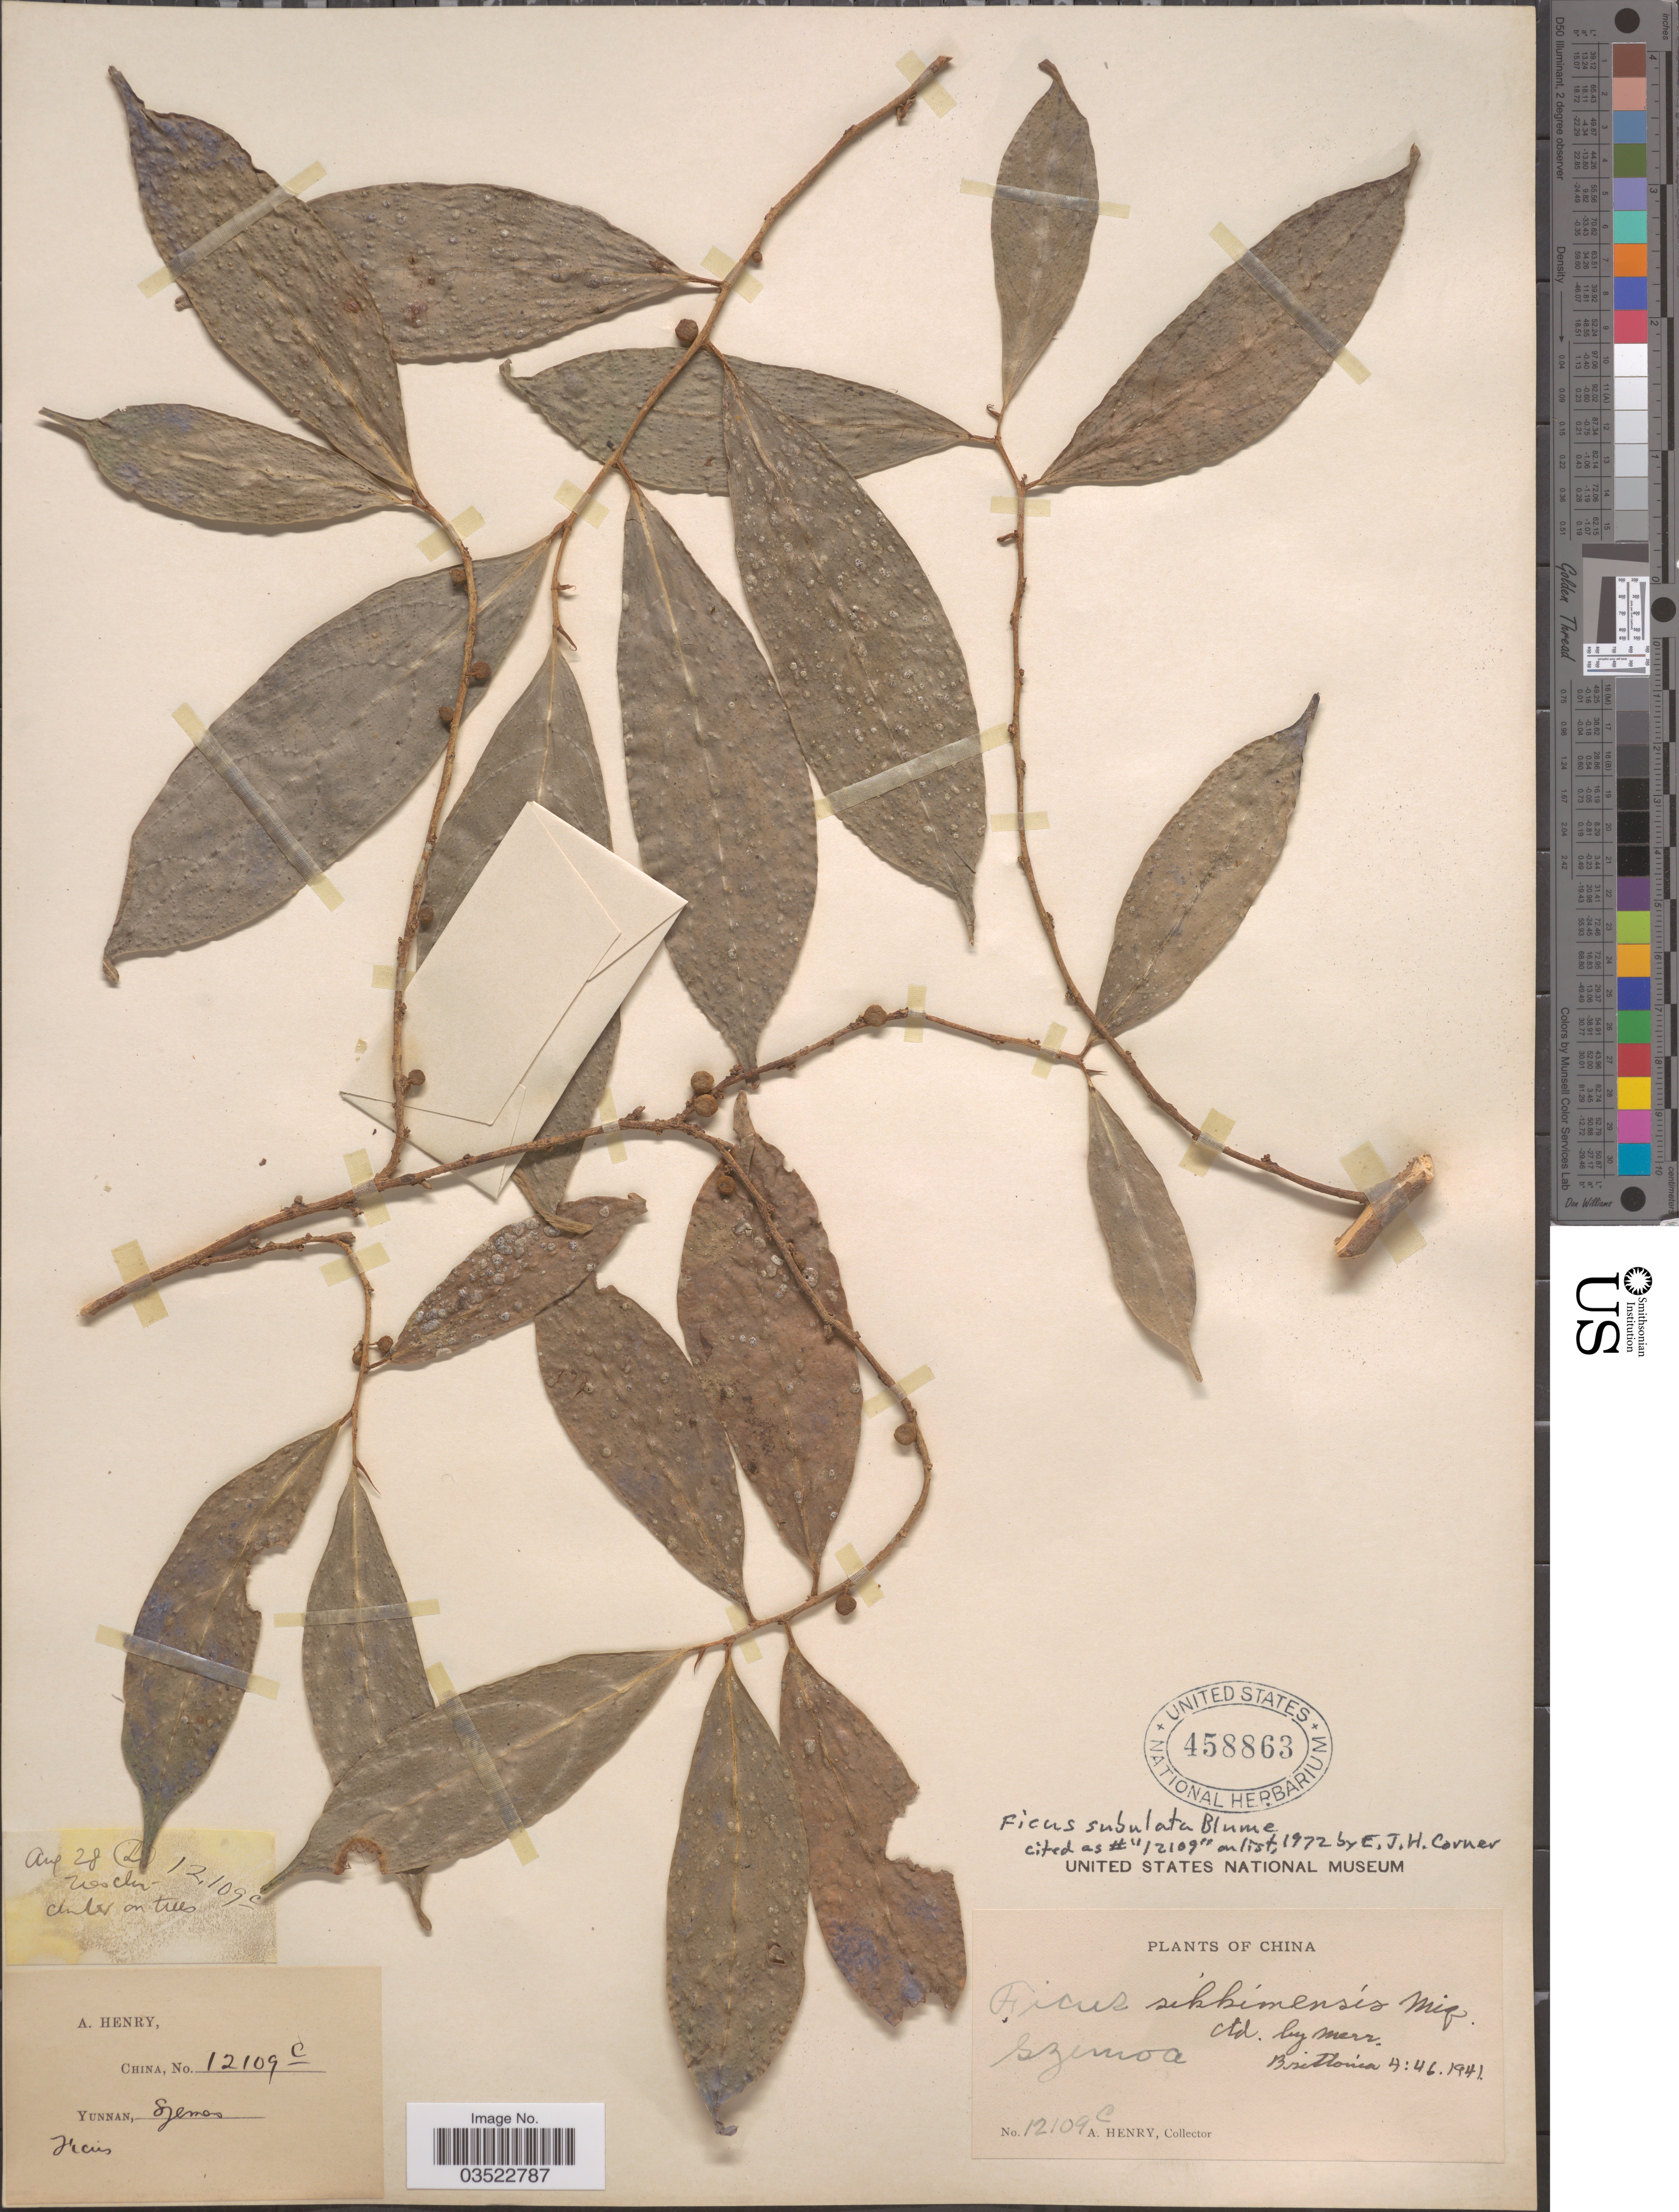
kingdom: Plantae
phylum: Tracheophyta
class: Magnoliopsida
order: Rosales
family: Moraceae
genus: Ficus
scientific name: Ficus subulata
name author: Blume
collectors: A. Henry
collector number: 12109c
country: China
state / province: Yunnan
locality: Szemoa.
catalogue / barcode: US 458863